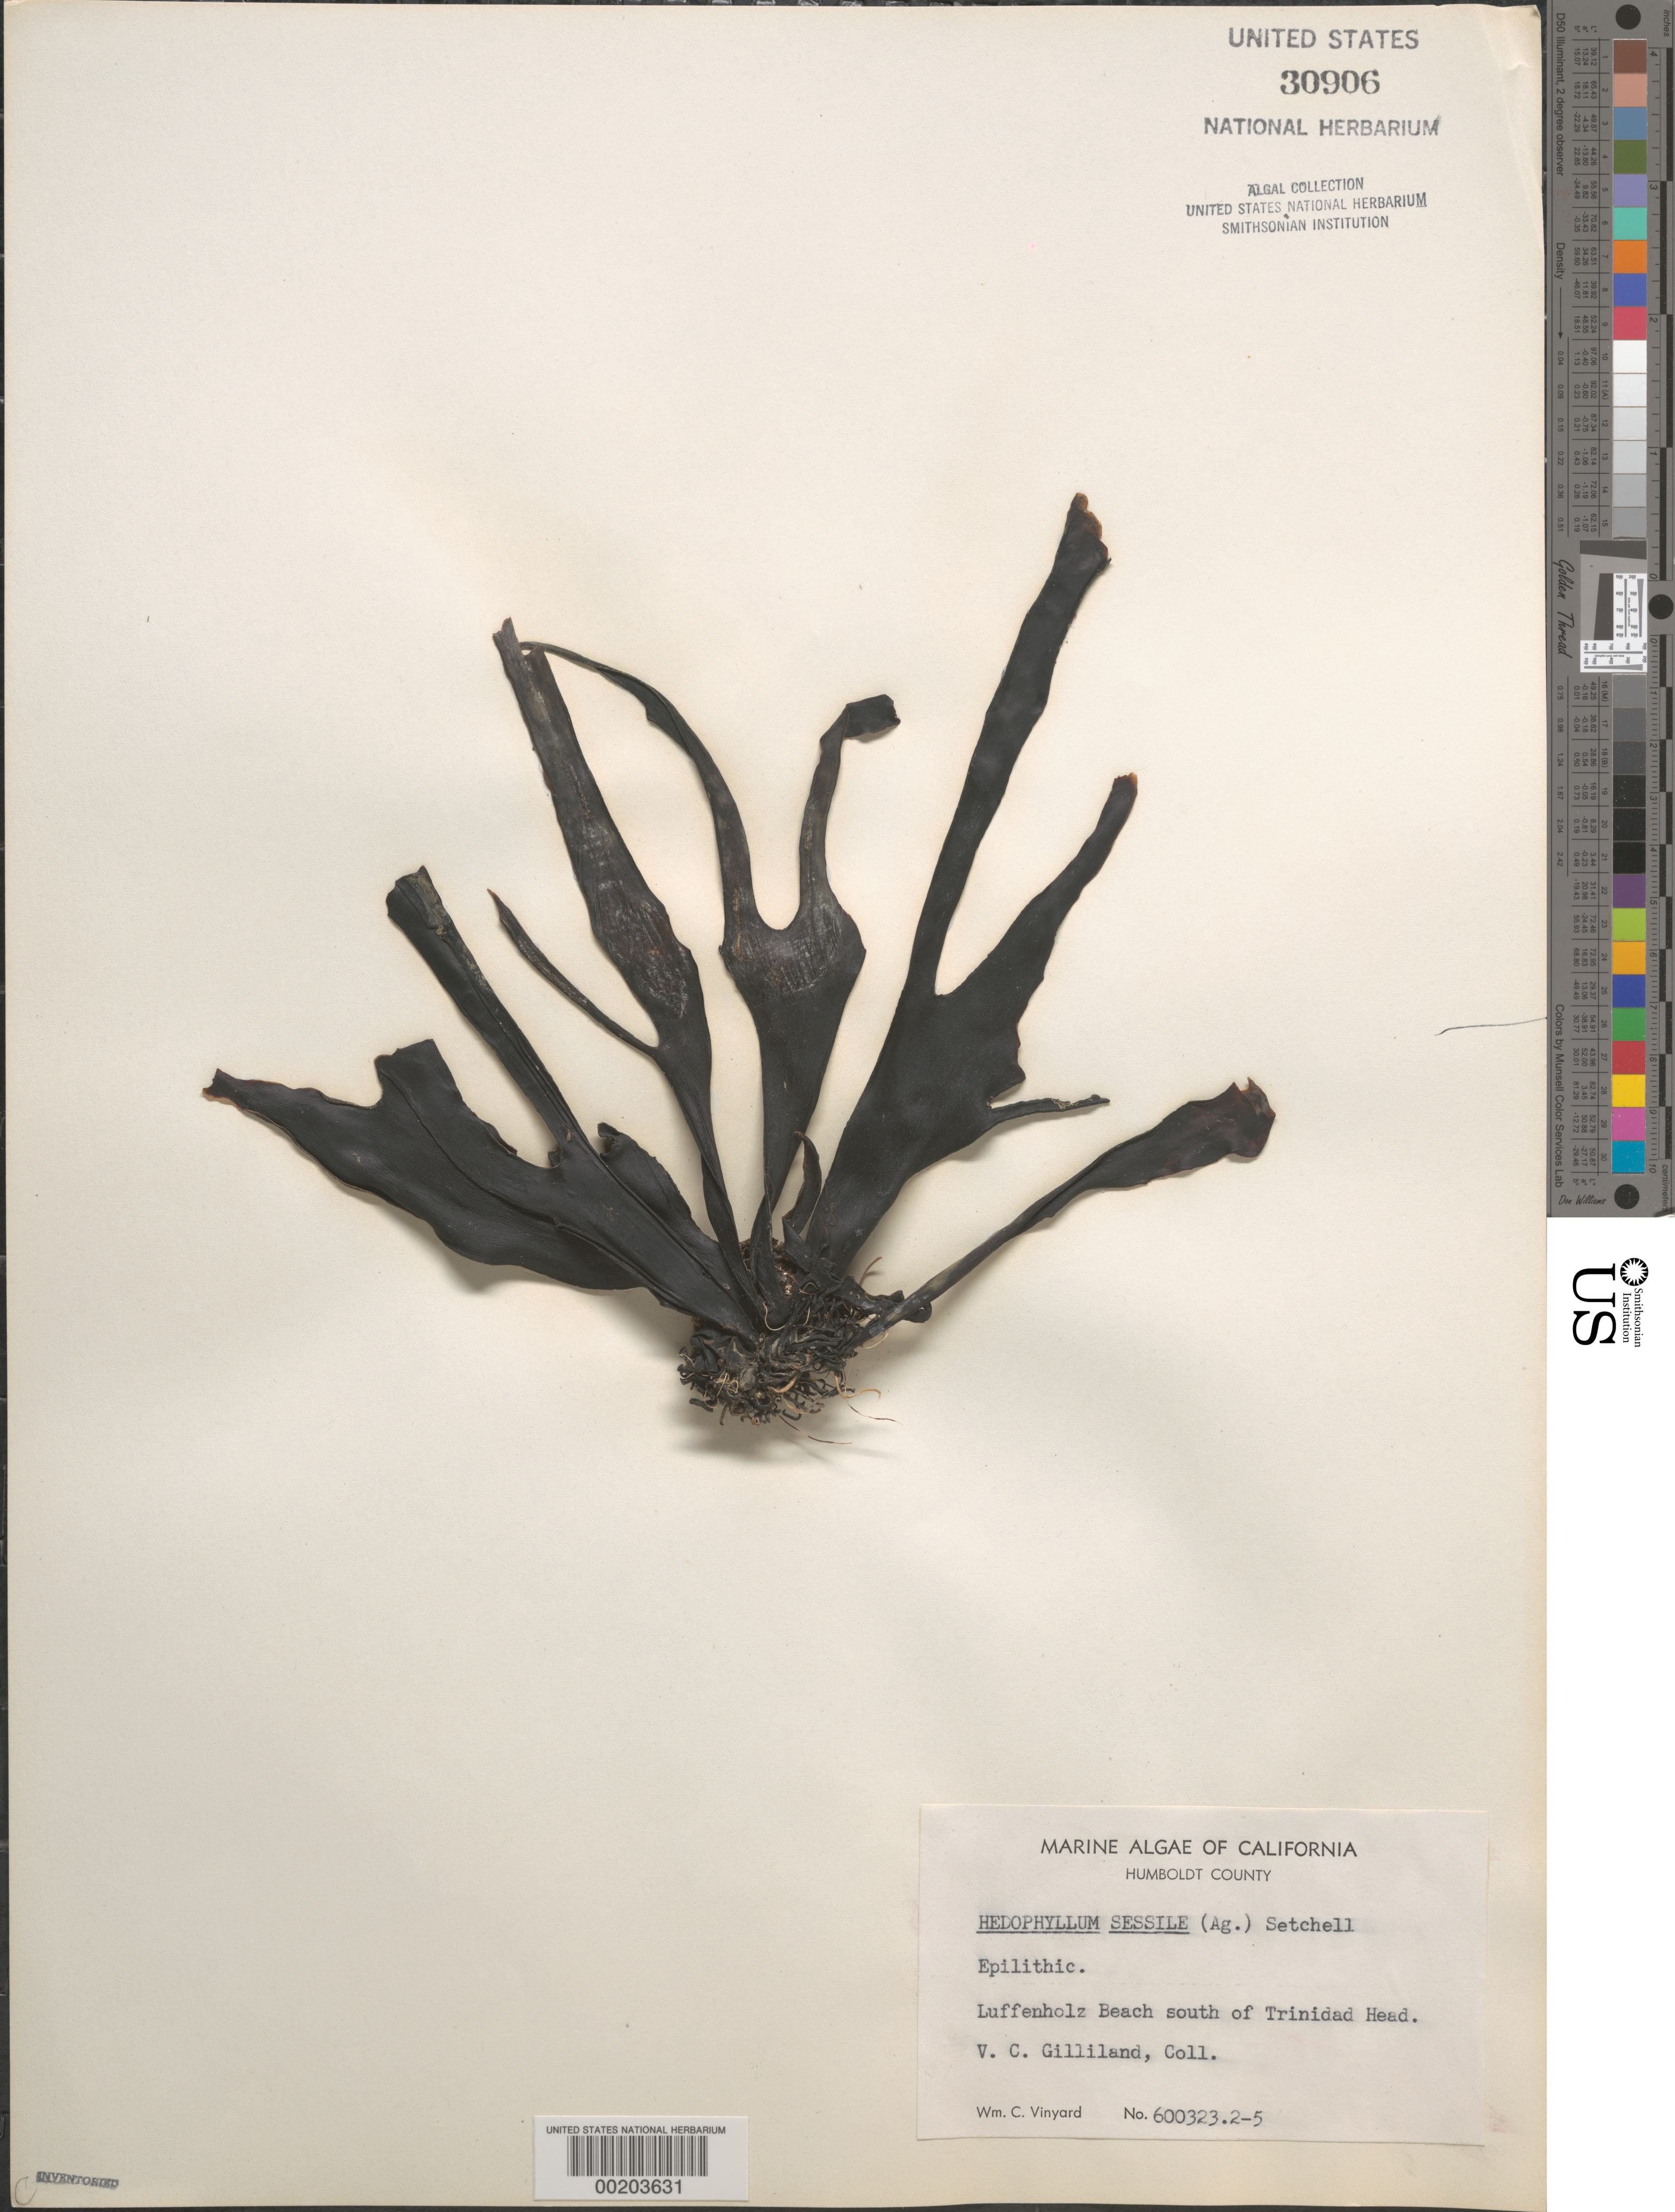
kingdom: Chromista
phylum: Ochrophyta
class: Phaeophyceae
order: Laminariales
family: Laminariaceae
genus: Hedophyllum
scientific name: Hedophyllum sessile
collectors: V. Gilliland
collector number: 600323.2-5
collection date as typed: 23 Mar 1960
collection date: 1960-03-23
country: United States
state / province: California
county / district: Humboldt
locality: Luffenholtz Beach, south of Trinidad Head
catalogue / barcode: US 30906